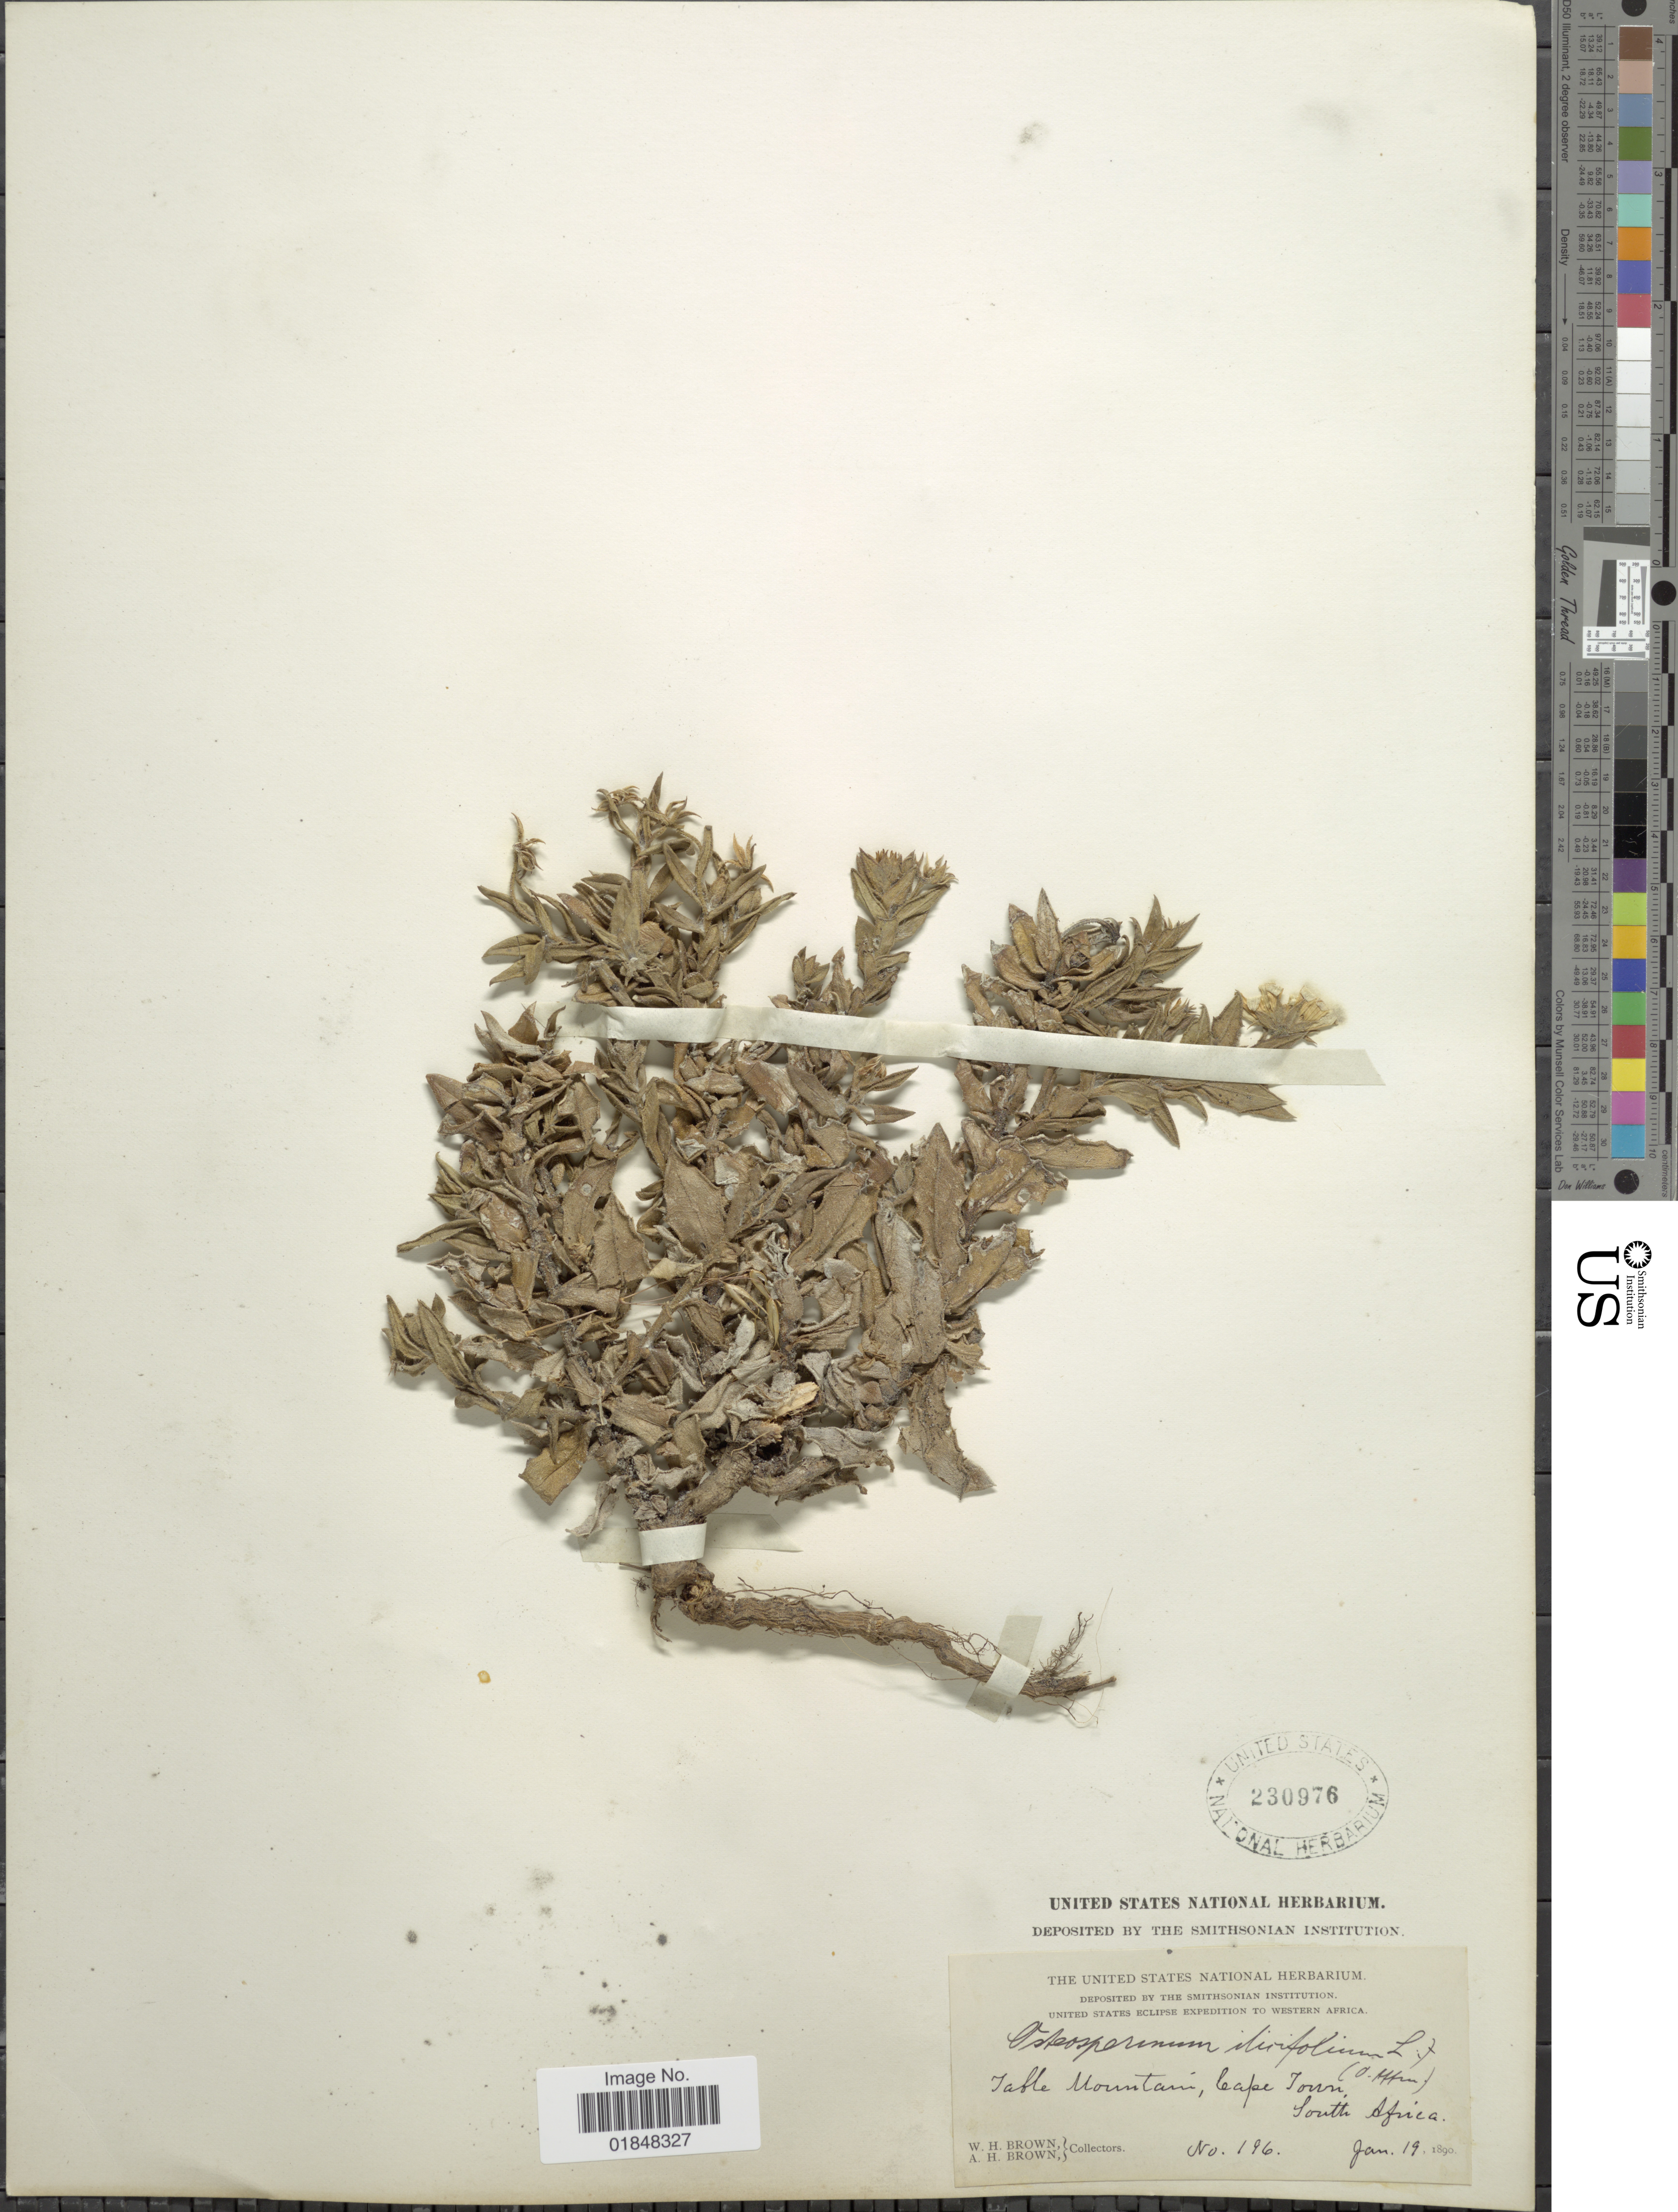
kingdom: Plantae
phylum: Tracheophyta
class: Magnoliopsida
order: Asterales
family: Asteraceae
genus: Nephrotheca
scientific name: Nephrotheca ilicifolia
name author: (L.) B. Nord. & Källersjö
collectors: W. H. Brown & A. H. Brown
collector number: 196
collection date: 1890-01-19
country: South Africa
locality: Western Africa, Table Mountain, Cape Town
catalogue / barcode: US 230976